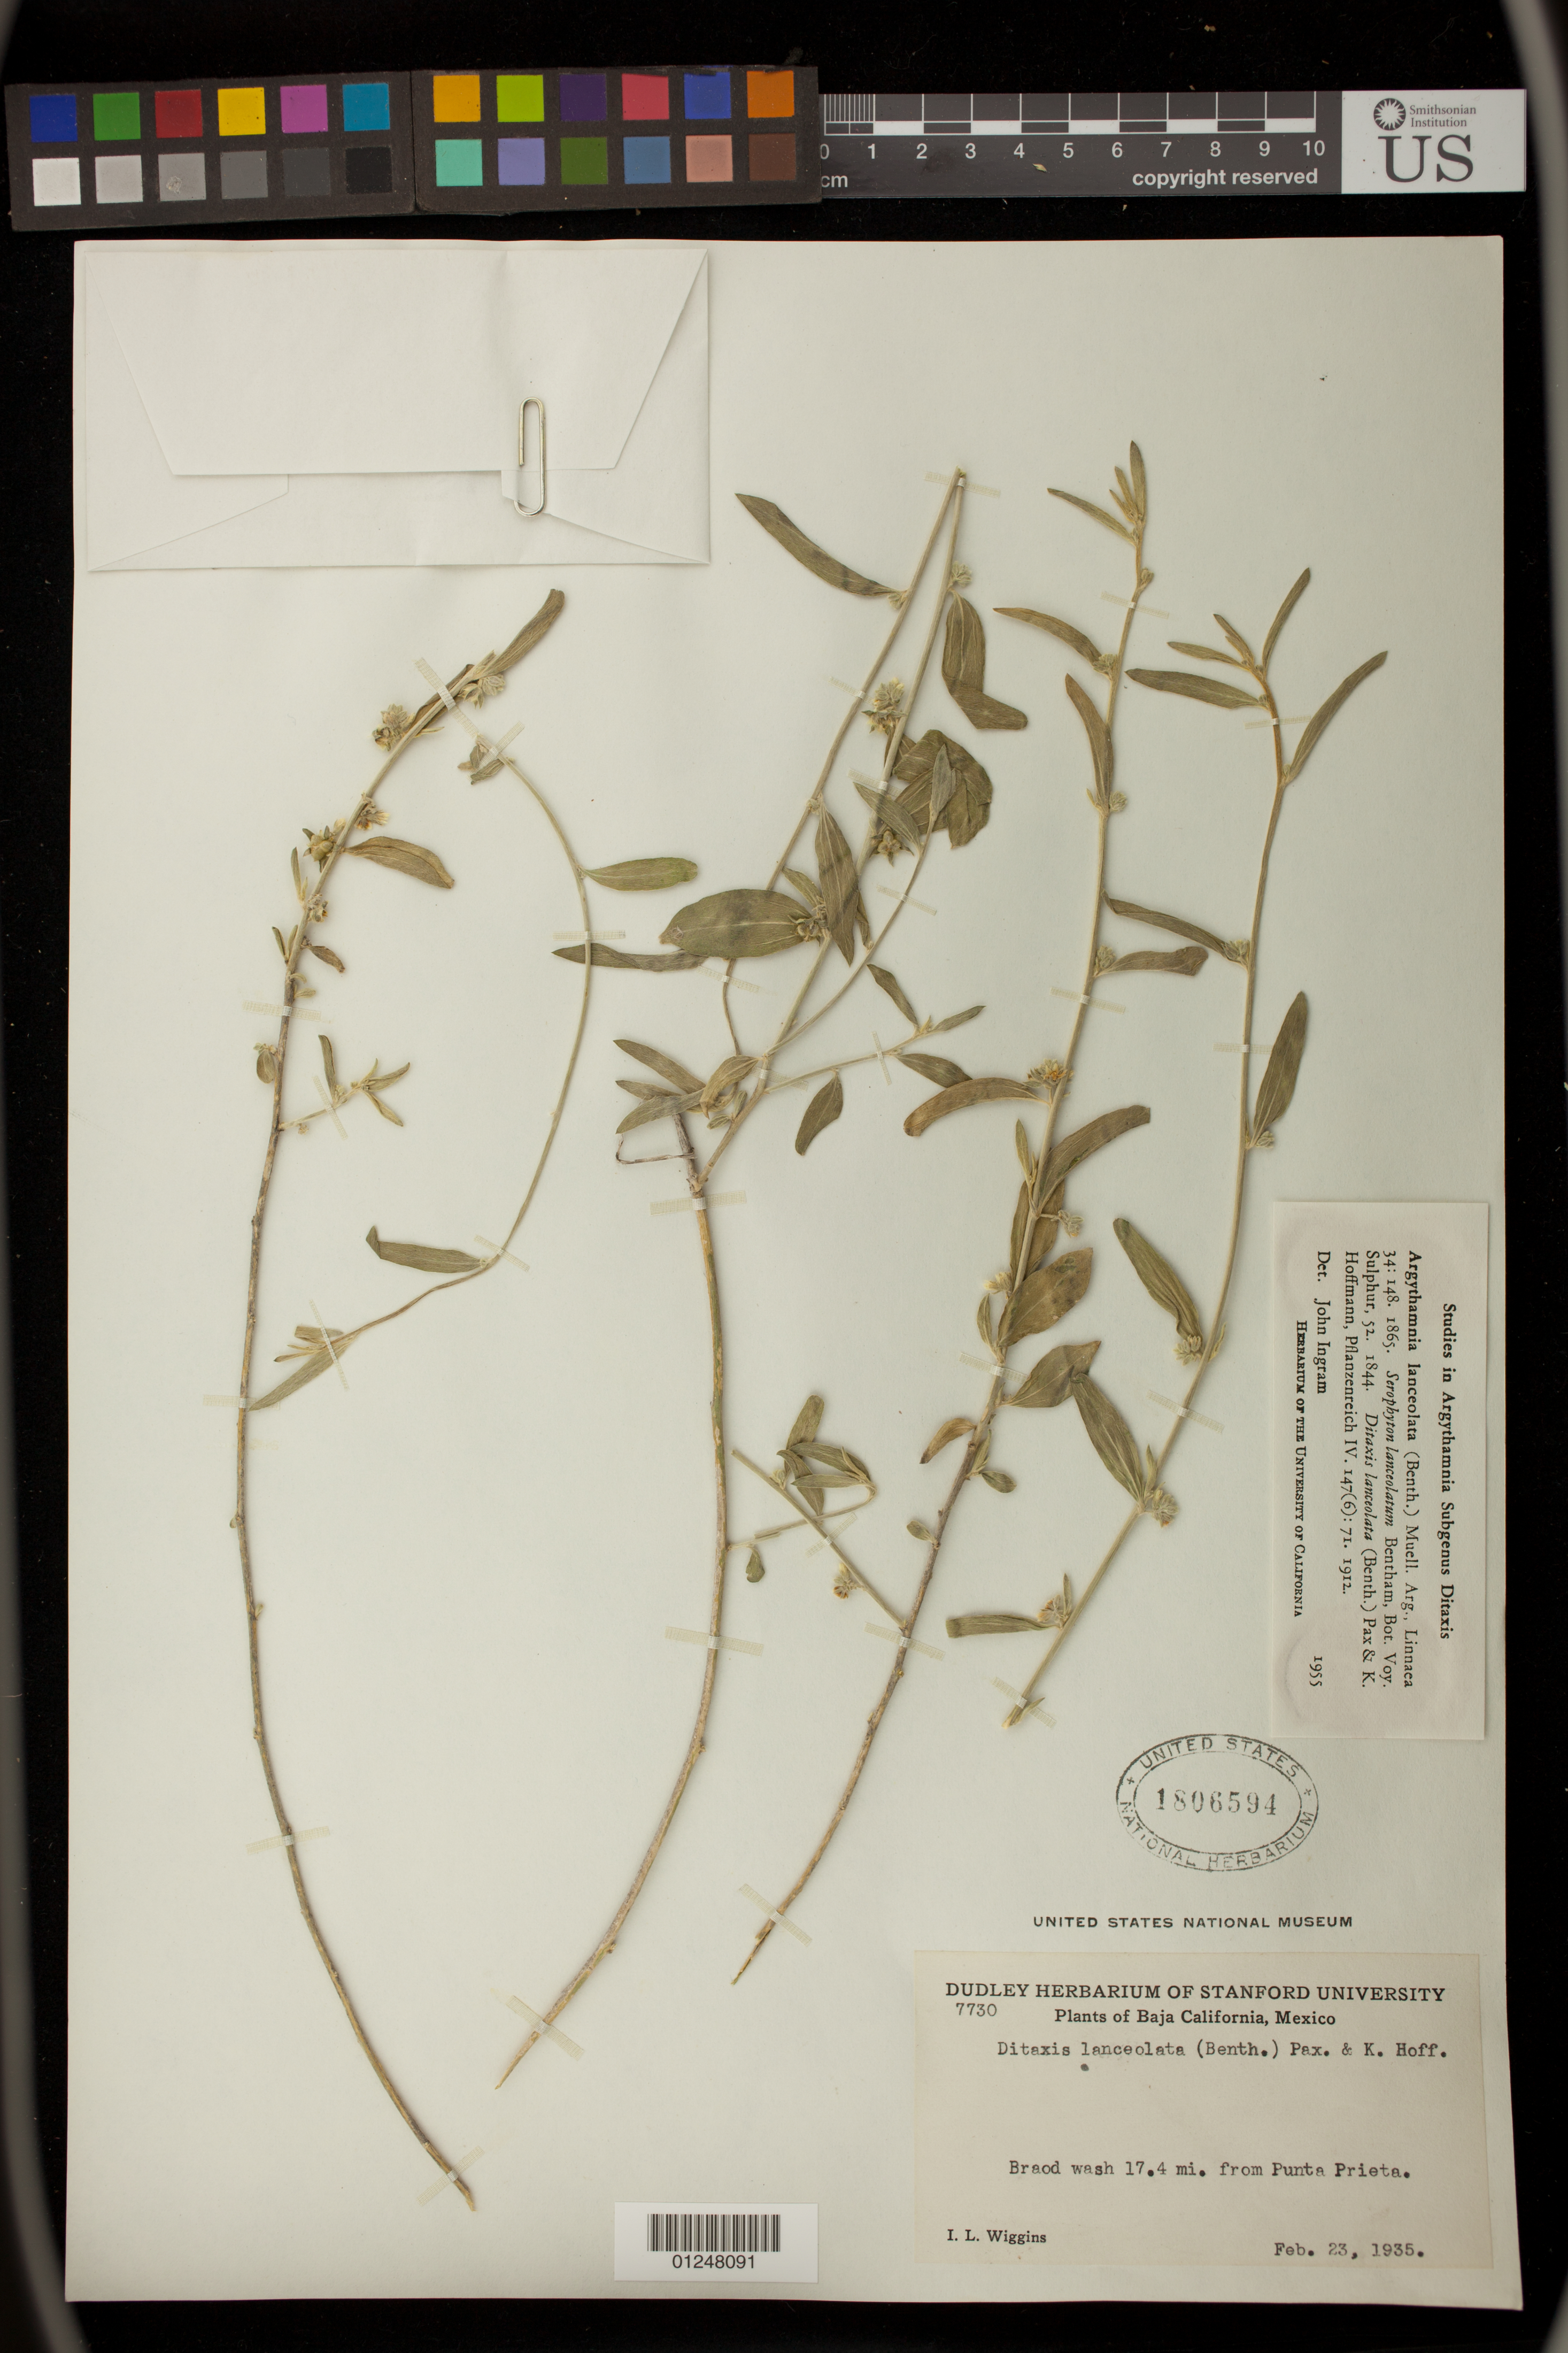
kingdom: Plantae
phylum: Tracheophyta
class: Magnoliopsida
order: Malpighiales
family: Euphorbiaceae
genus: Argythamnia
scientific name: Argythamnia lanceolata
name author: (Benth.) Müll. Arg.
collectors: I. L. Wiggins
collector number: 7730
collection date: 1935-02-23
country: Mexico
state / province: Baja California Norte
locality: Lower California. Broad wash 17.4 mi from Punta Prieta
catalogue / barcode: US 1806594